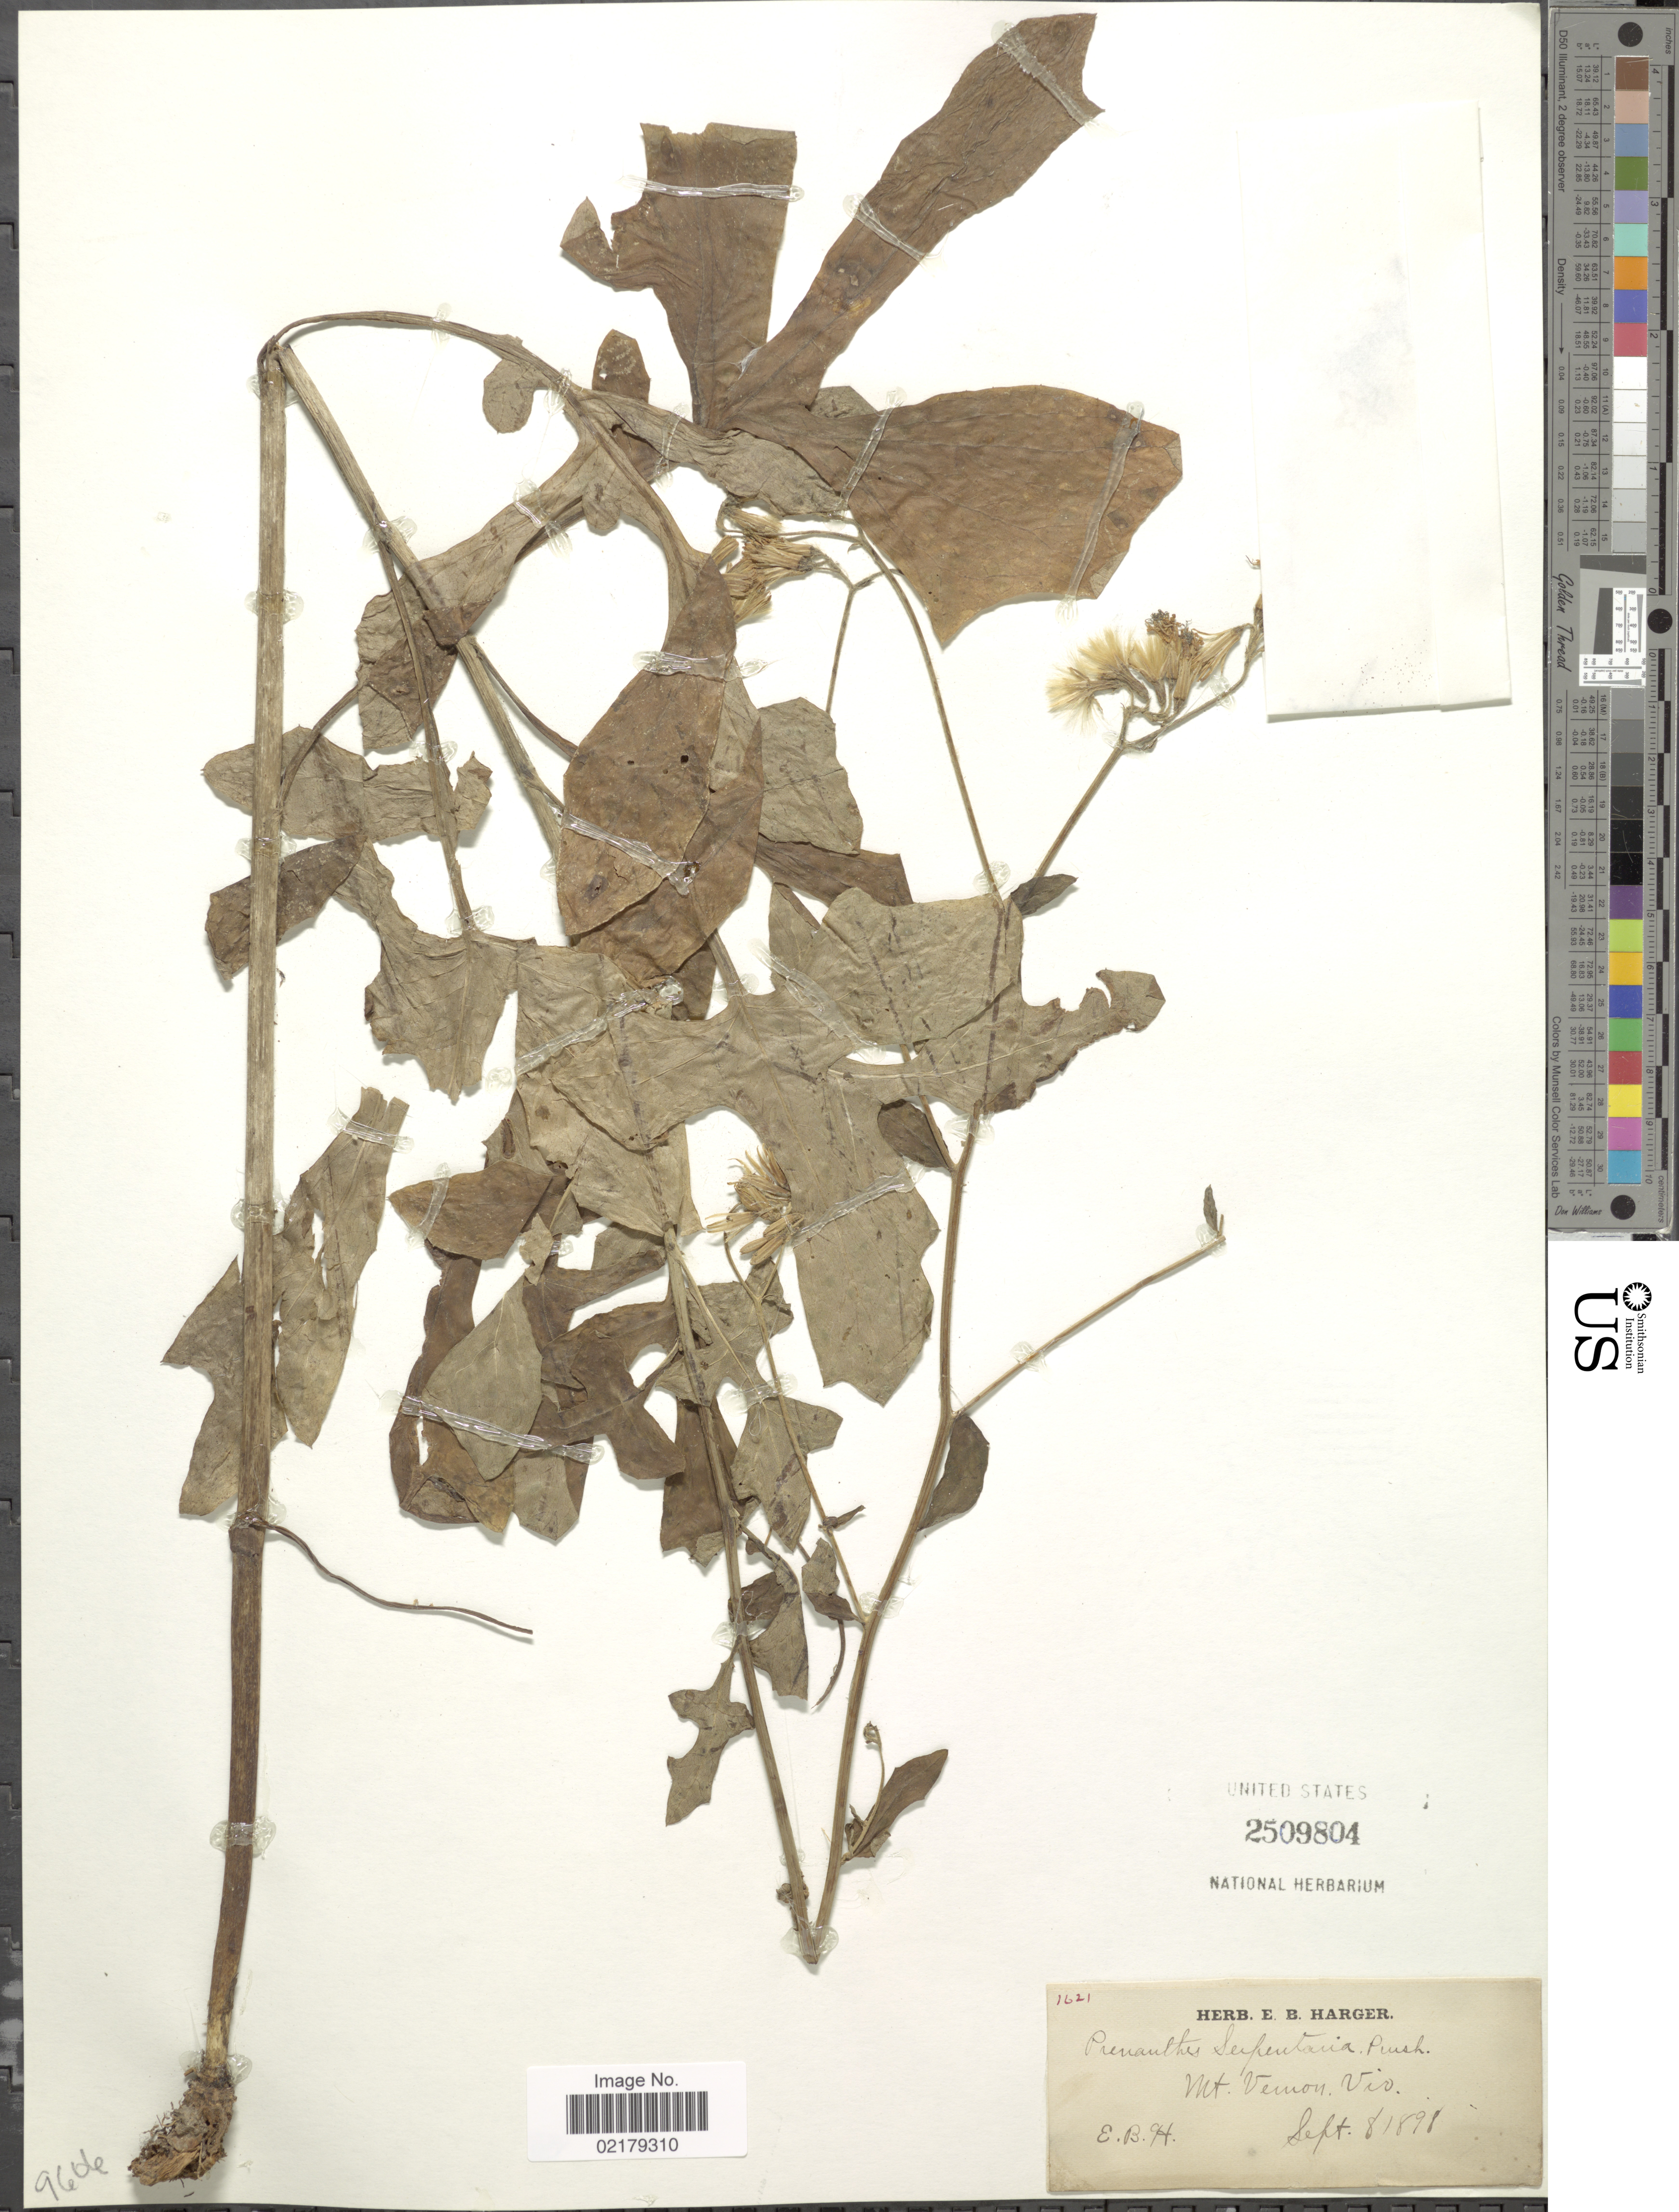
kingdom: Plantae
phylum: Tracheophyta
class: Magnoliopsida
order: Asterales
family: Asteraceae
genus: Nabalus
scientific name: Nabalus serpentarius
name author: (Pursh) Hook.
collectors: E. B. Harger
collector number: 1621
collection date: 1898-09-08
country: United States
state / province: Virginia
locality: Mt Vemon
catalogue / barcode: US 2509804